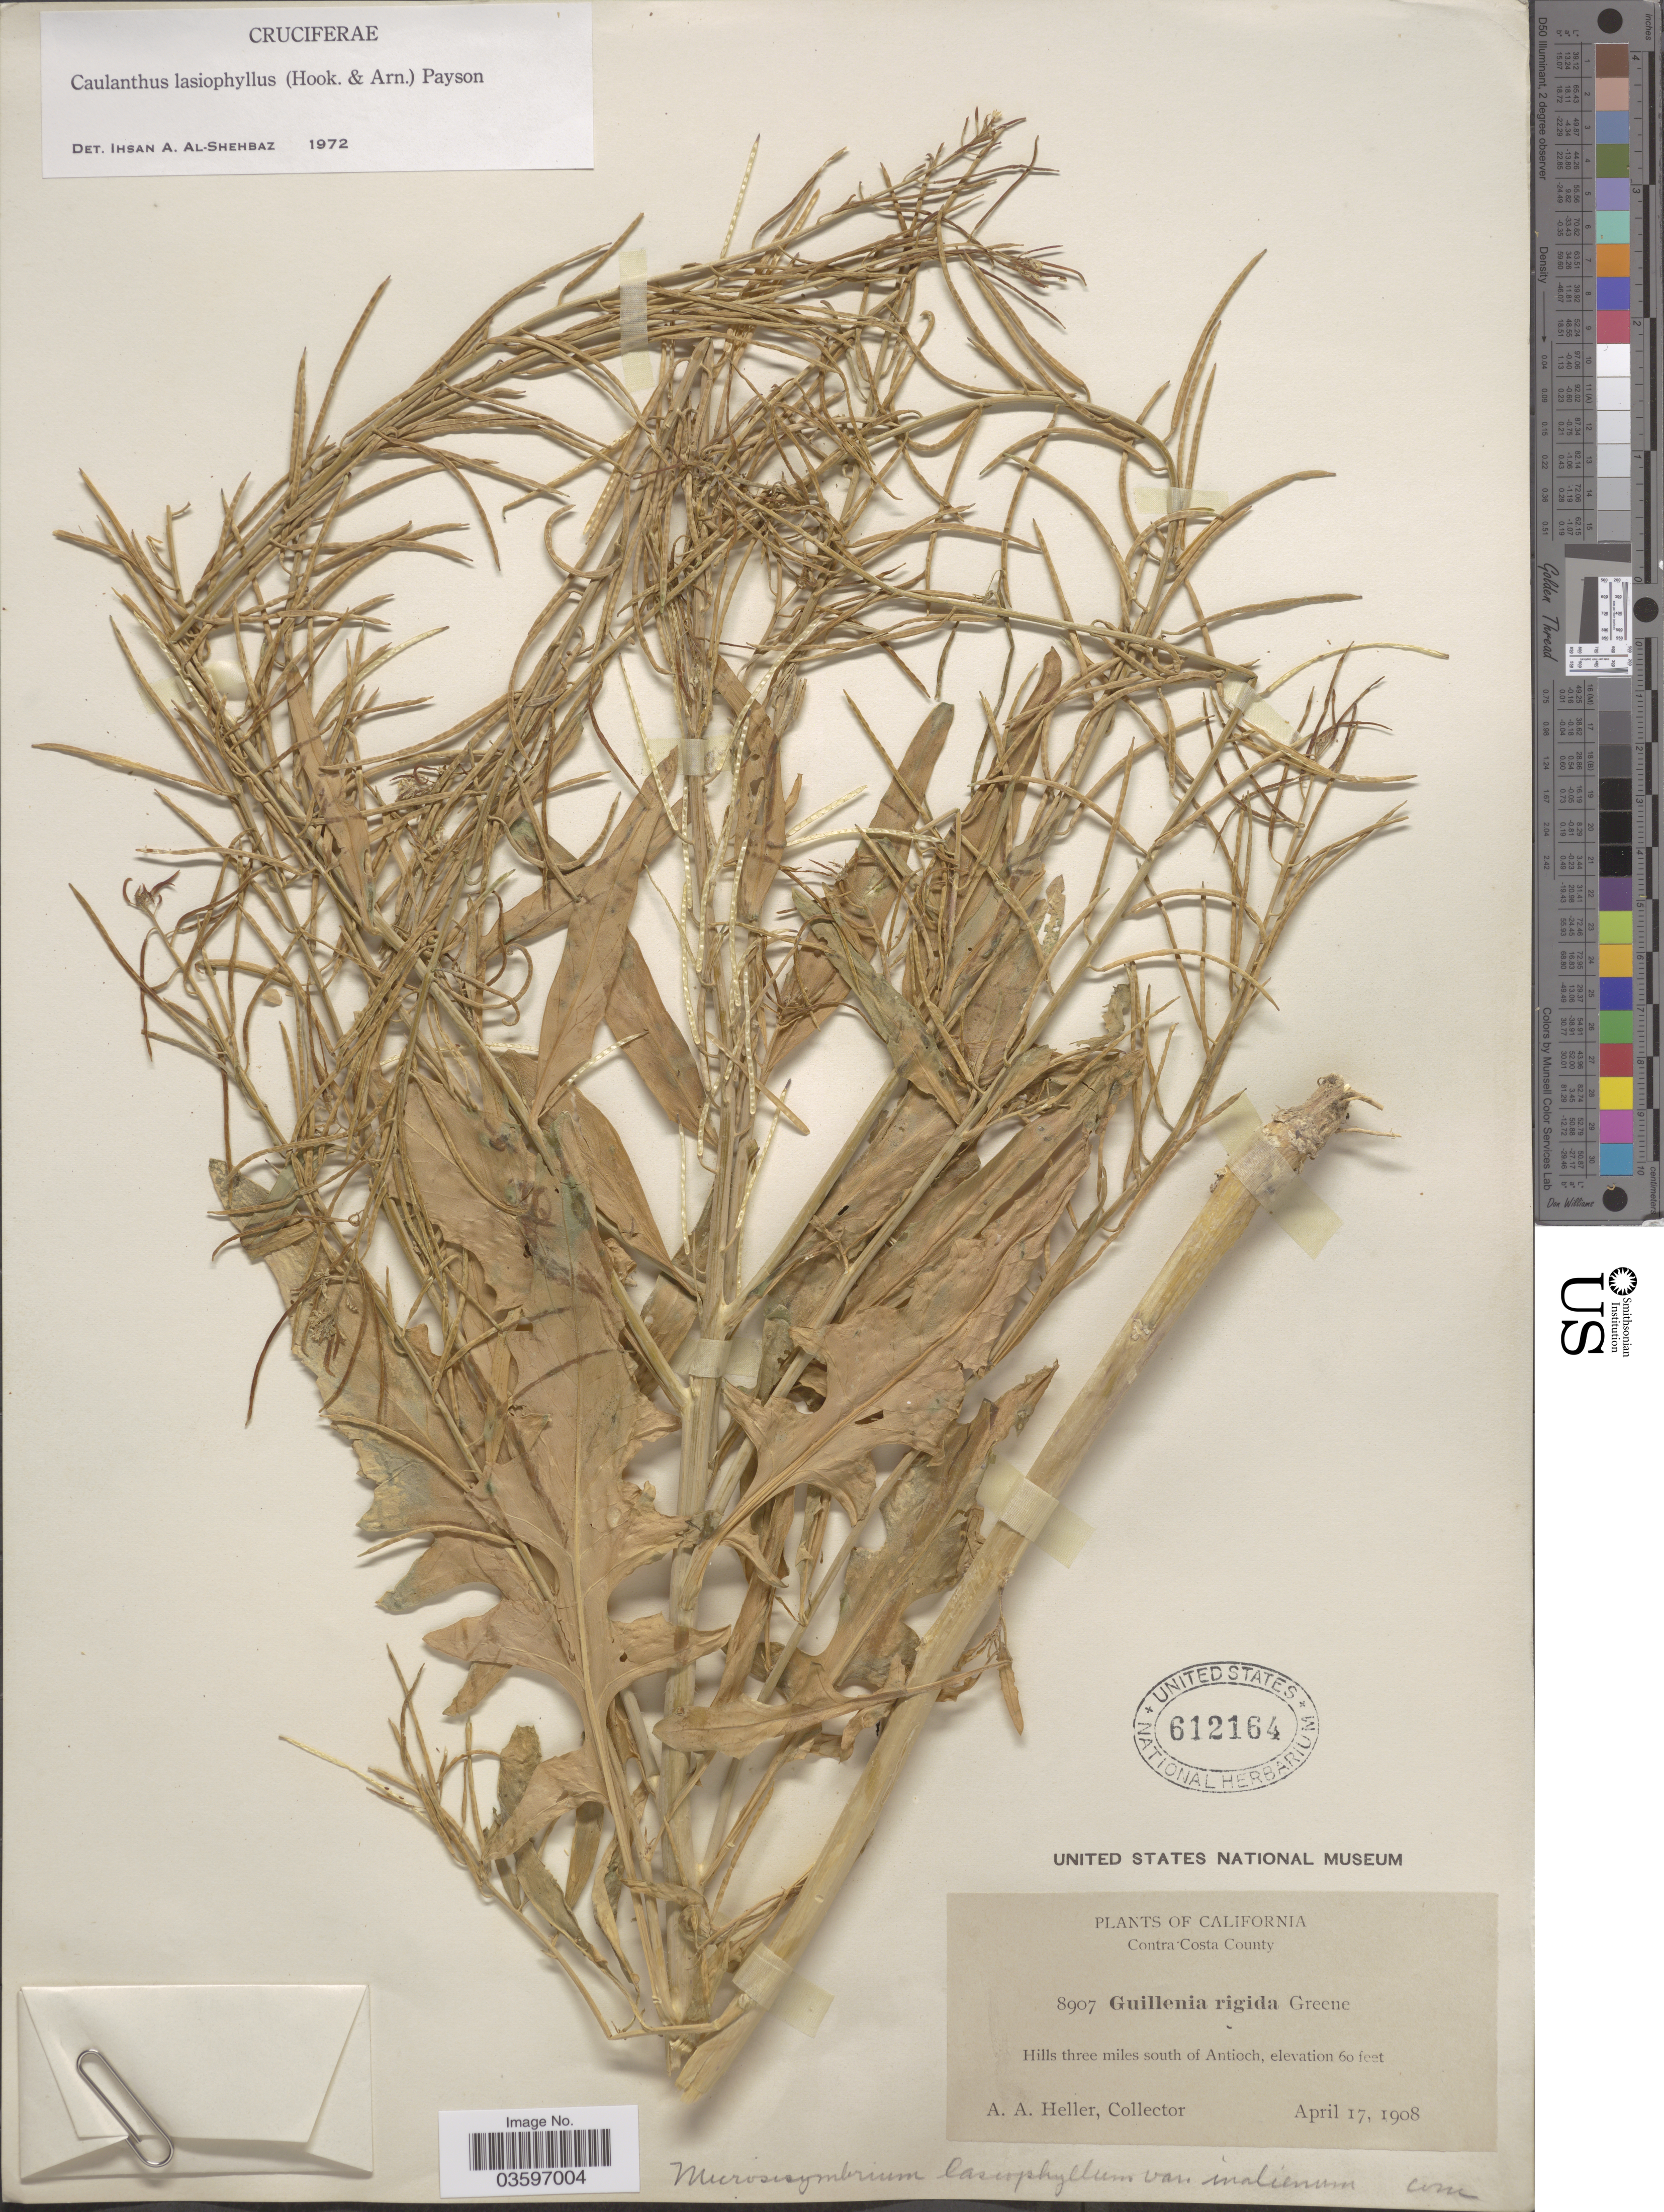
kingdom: Plantae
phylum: Tracheophyta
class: Magnoliopsida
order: Brassicales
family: Brassicaceae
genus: Caulanthus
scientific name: Caulanthus lasiophyllus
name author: (Hook. & Arn.) Payson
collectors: A. A. Heller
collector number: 8907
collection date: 1908-04-17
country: United States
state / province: California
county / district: Contra Costa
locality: Contra Costa County. Hills three miles south of Antioch.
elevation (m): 18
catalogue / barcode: US 612164